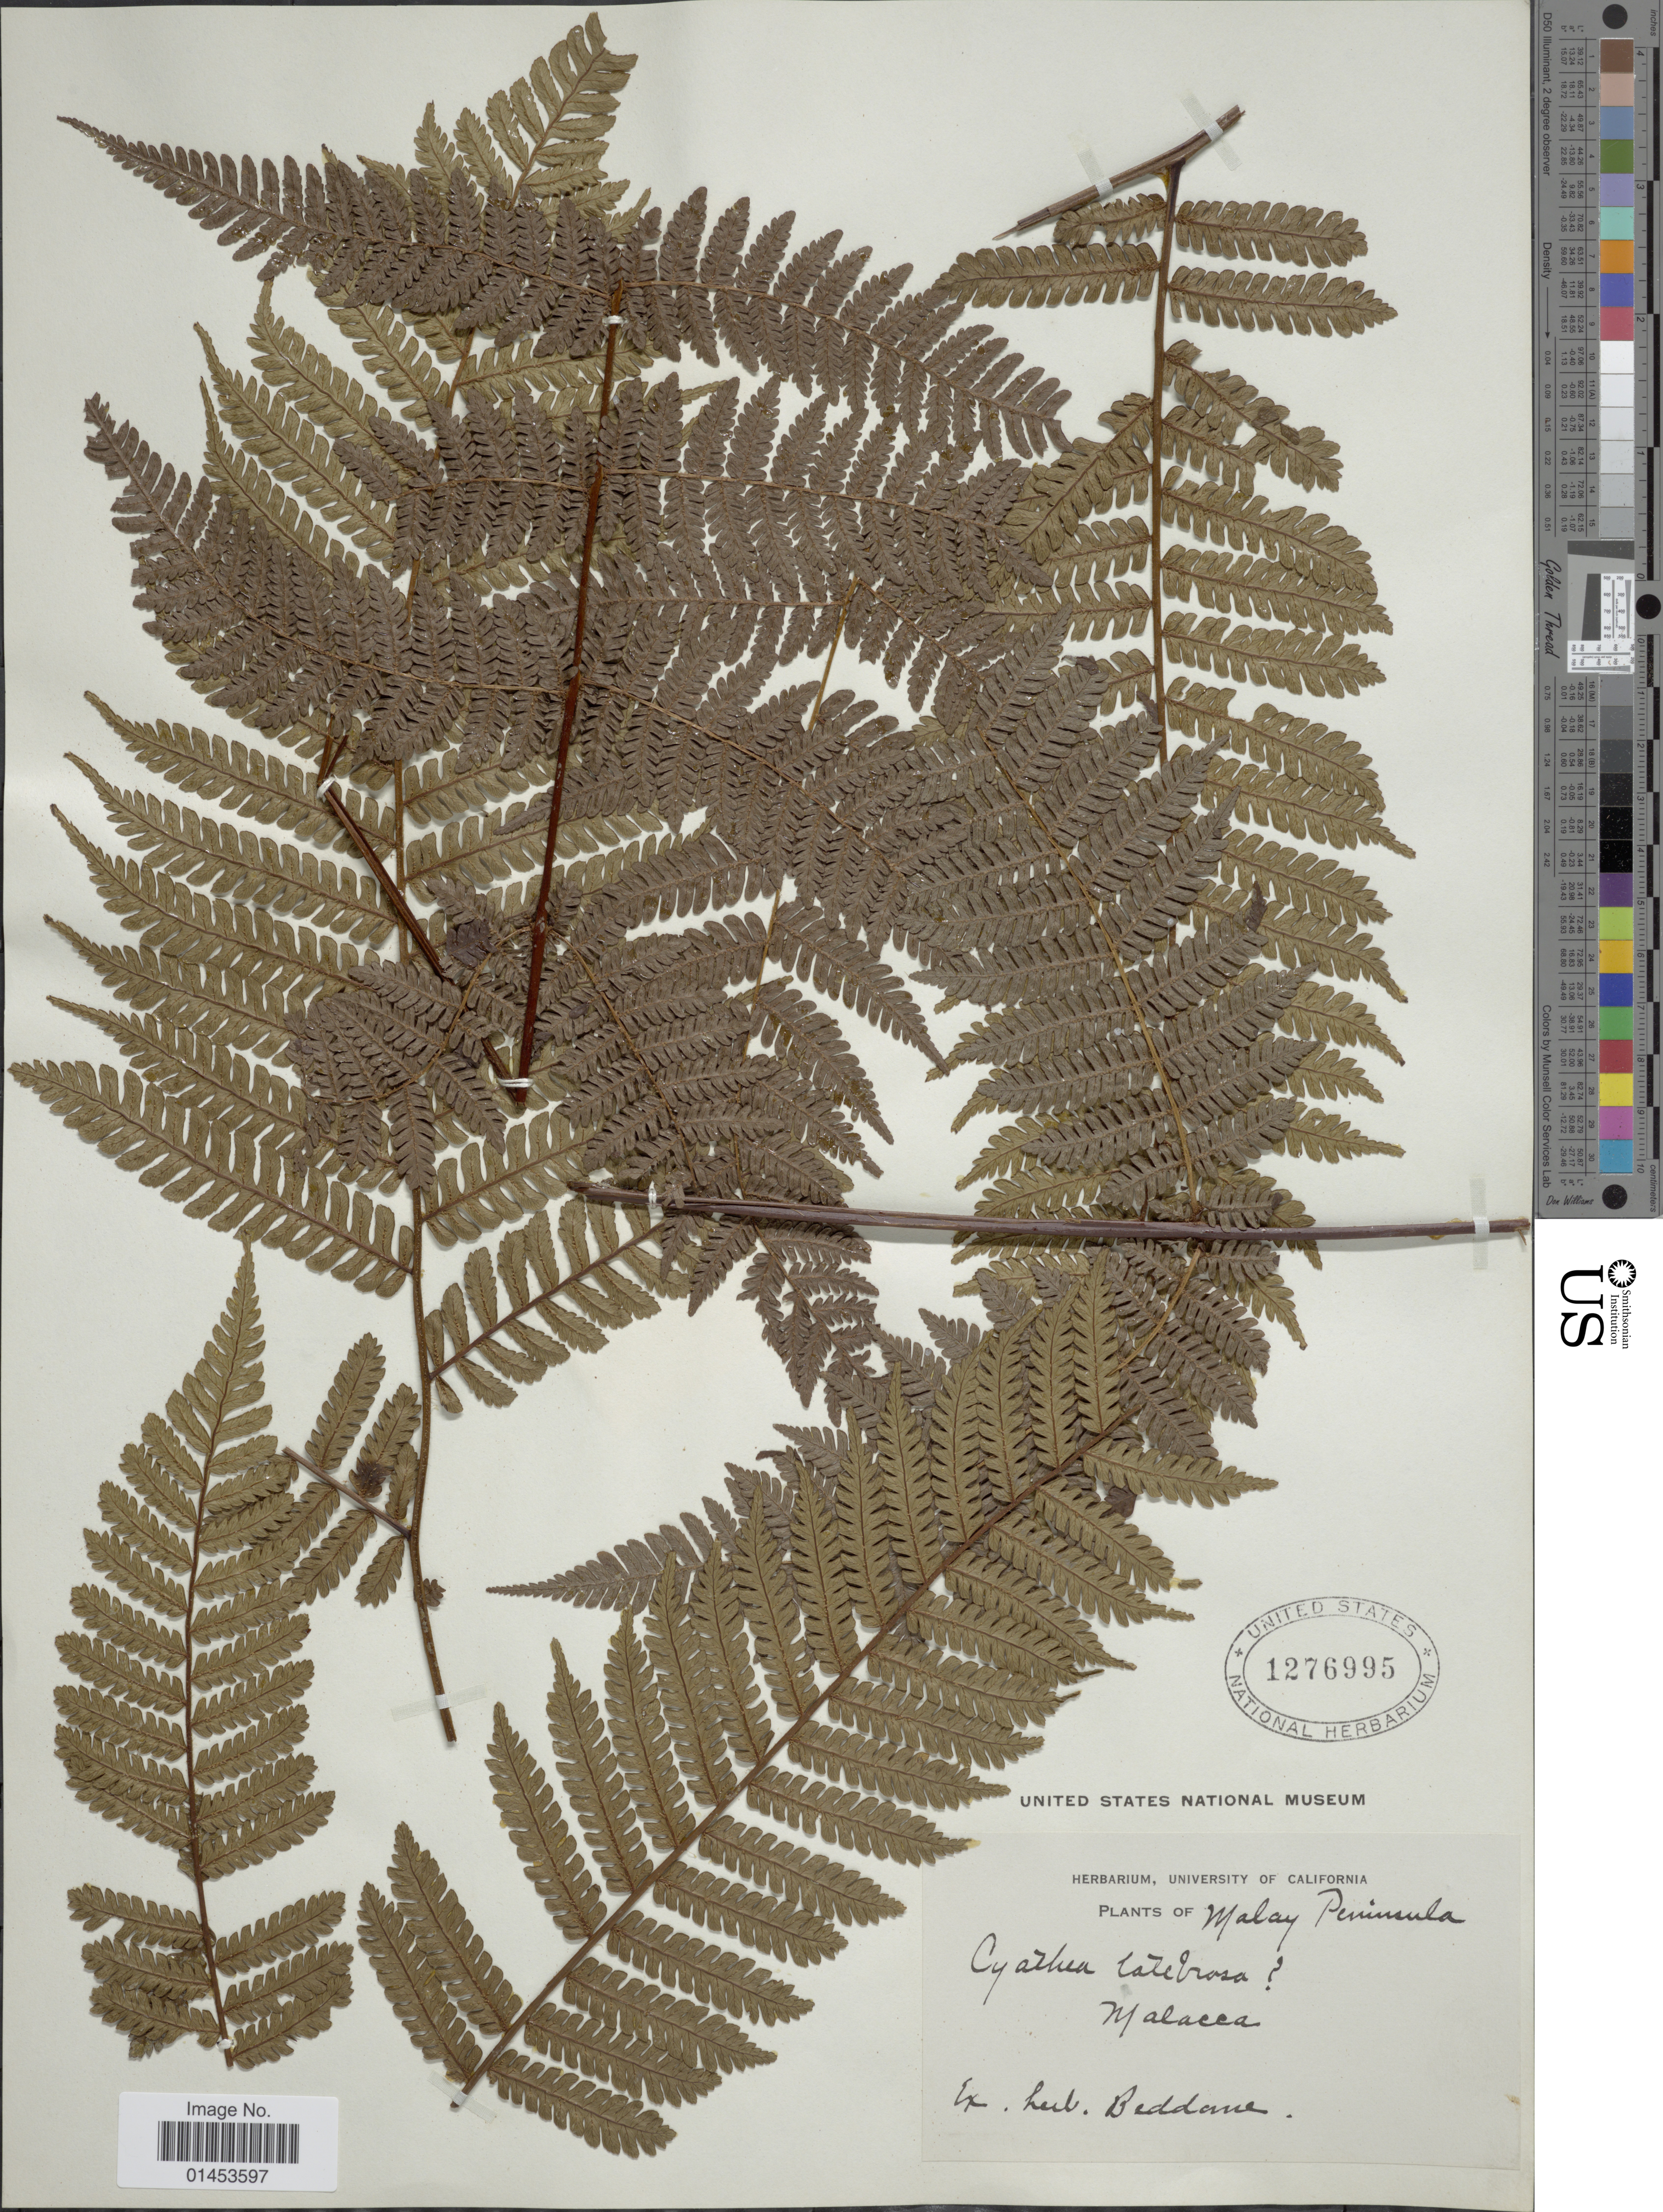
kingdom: Plantae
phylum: Tracheophyta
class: Polypodiopsida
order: Cyatheales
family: Cyatheaceae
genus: Cyathea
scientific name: Cyathea latebrosa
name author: (Wall. ex Hook.) Copel.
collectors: ex herb. Beddome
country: Malaysia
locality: Malay Peninsula, Malacca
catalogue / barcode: US 1276995